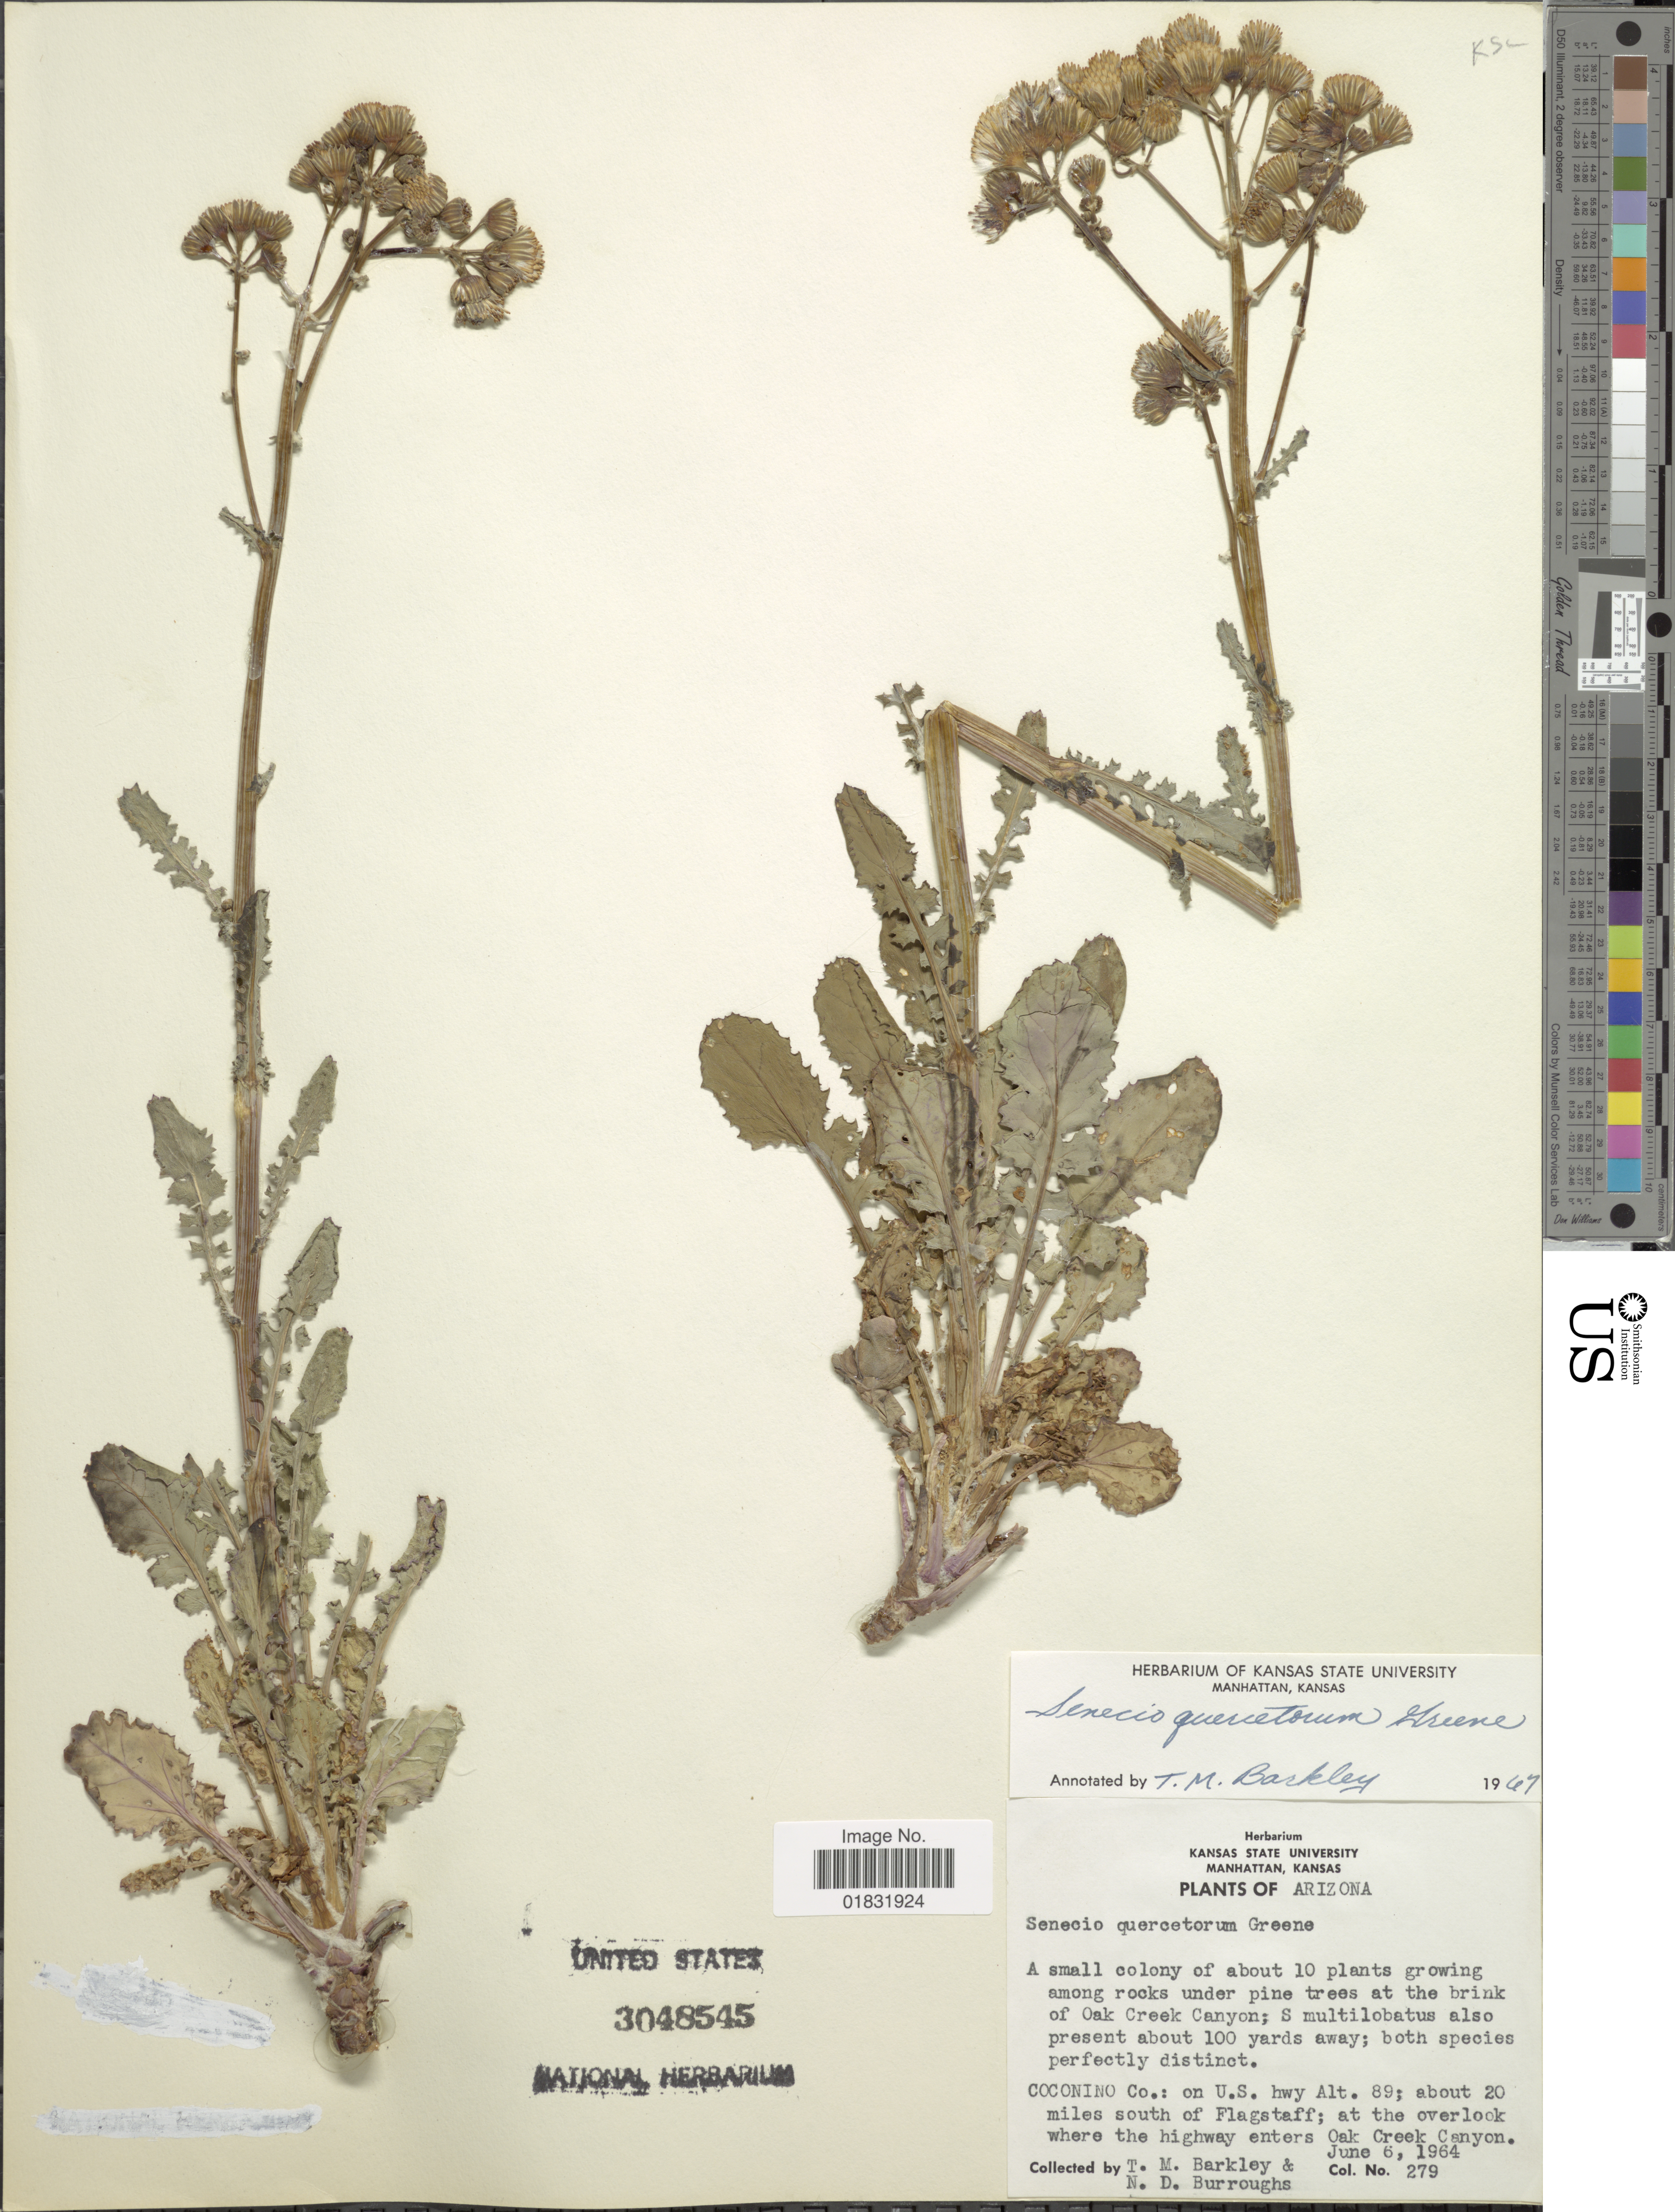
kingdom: Plantae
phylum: Tracheophyta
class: Magnoliopsida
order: Asterales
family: Asteraceae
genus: Packera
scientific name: Packera quercetorum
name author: (Greene) C. Jeffrey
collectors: T. M. Barkley & N. Burroughs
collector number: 279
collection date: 1964-06-06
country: United States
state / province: Arizona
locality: A small colony of about 10 plants growing among rocks under pine trees at the brink of Oak Creek Canyon; Coconino Co: on U.S. hwy; about 20 miles south of Flagstaff; at the overlook where the highway enters Oak Creek Canyon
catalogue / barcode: US 3048545